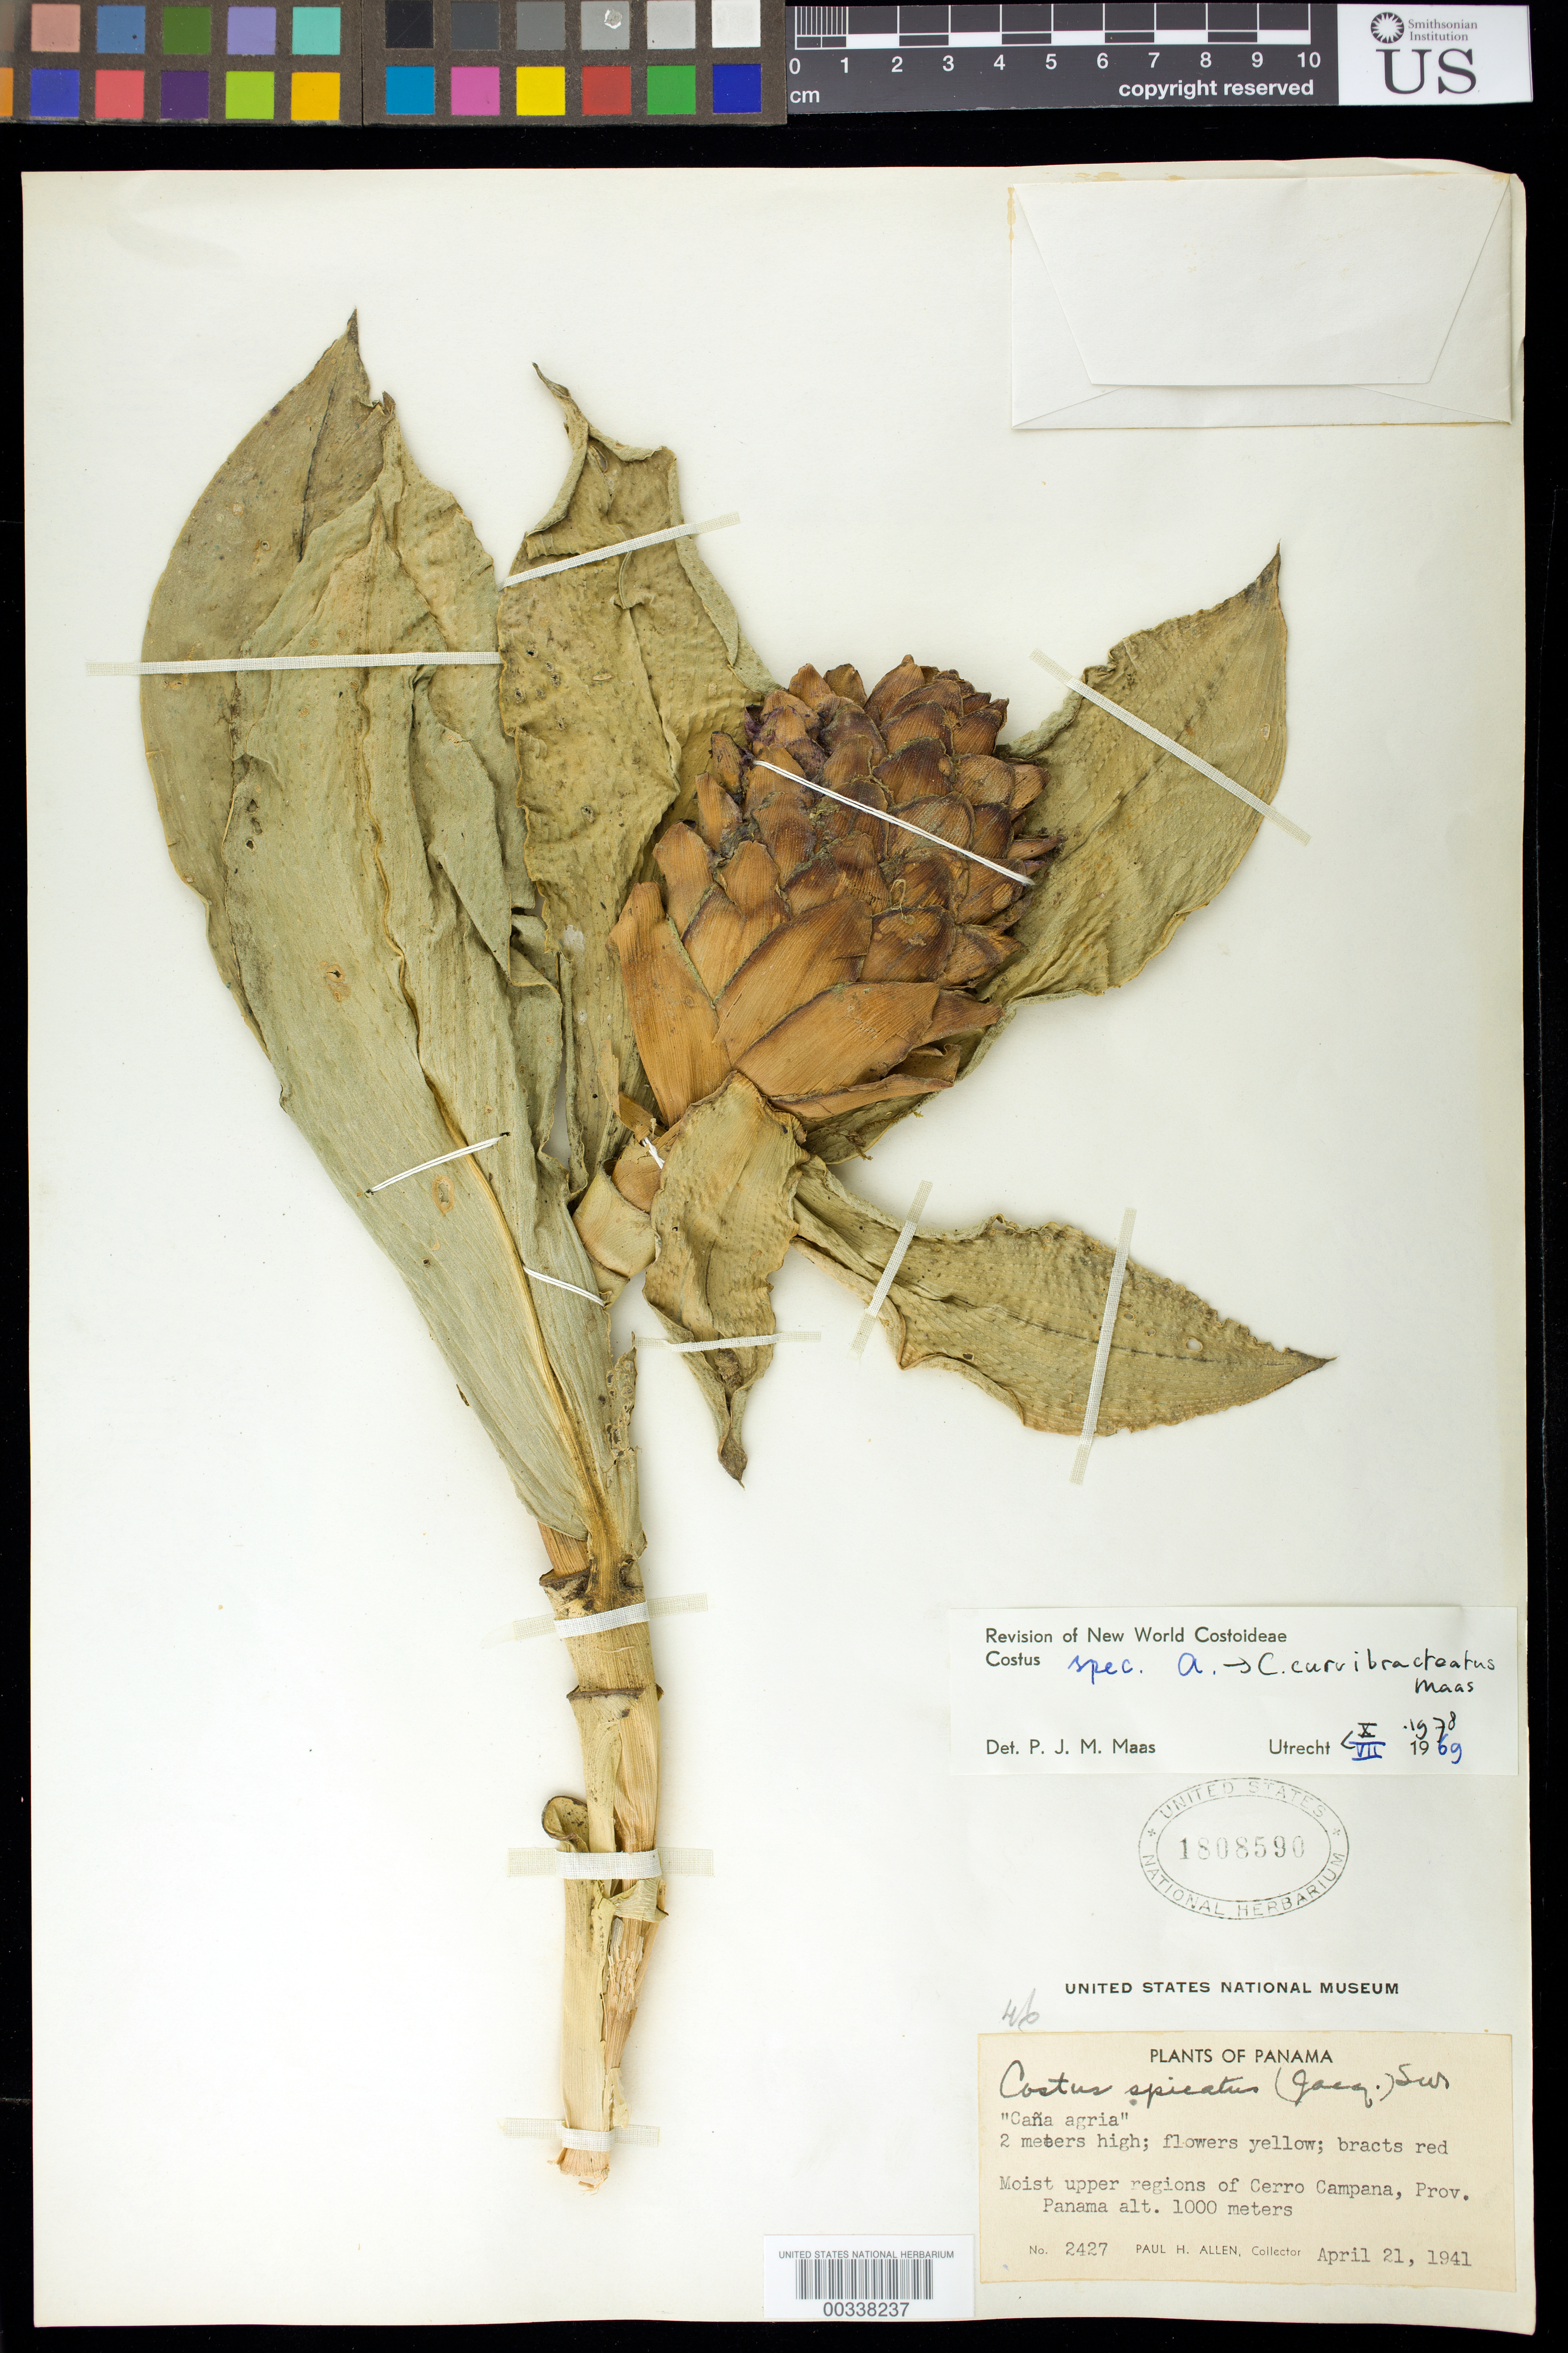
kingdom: Plantae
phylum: Tracheophyta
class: Liliopsida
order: Zingiberales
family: Costaceae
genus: Costus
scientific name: Costus curvibracteatus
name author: Maas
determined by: Maas, Paul J. M.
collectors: P. H. Allen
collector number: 2427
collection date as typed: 21 Apr 1941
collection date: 1941-04-21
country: Panama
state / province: Panamá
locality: Moist upper regions of Cerro Campana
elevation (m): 1000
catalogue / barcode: US 1808590